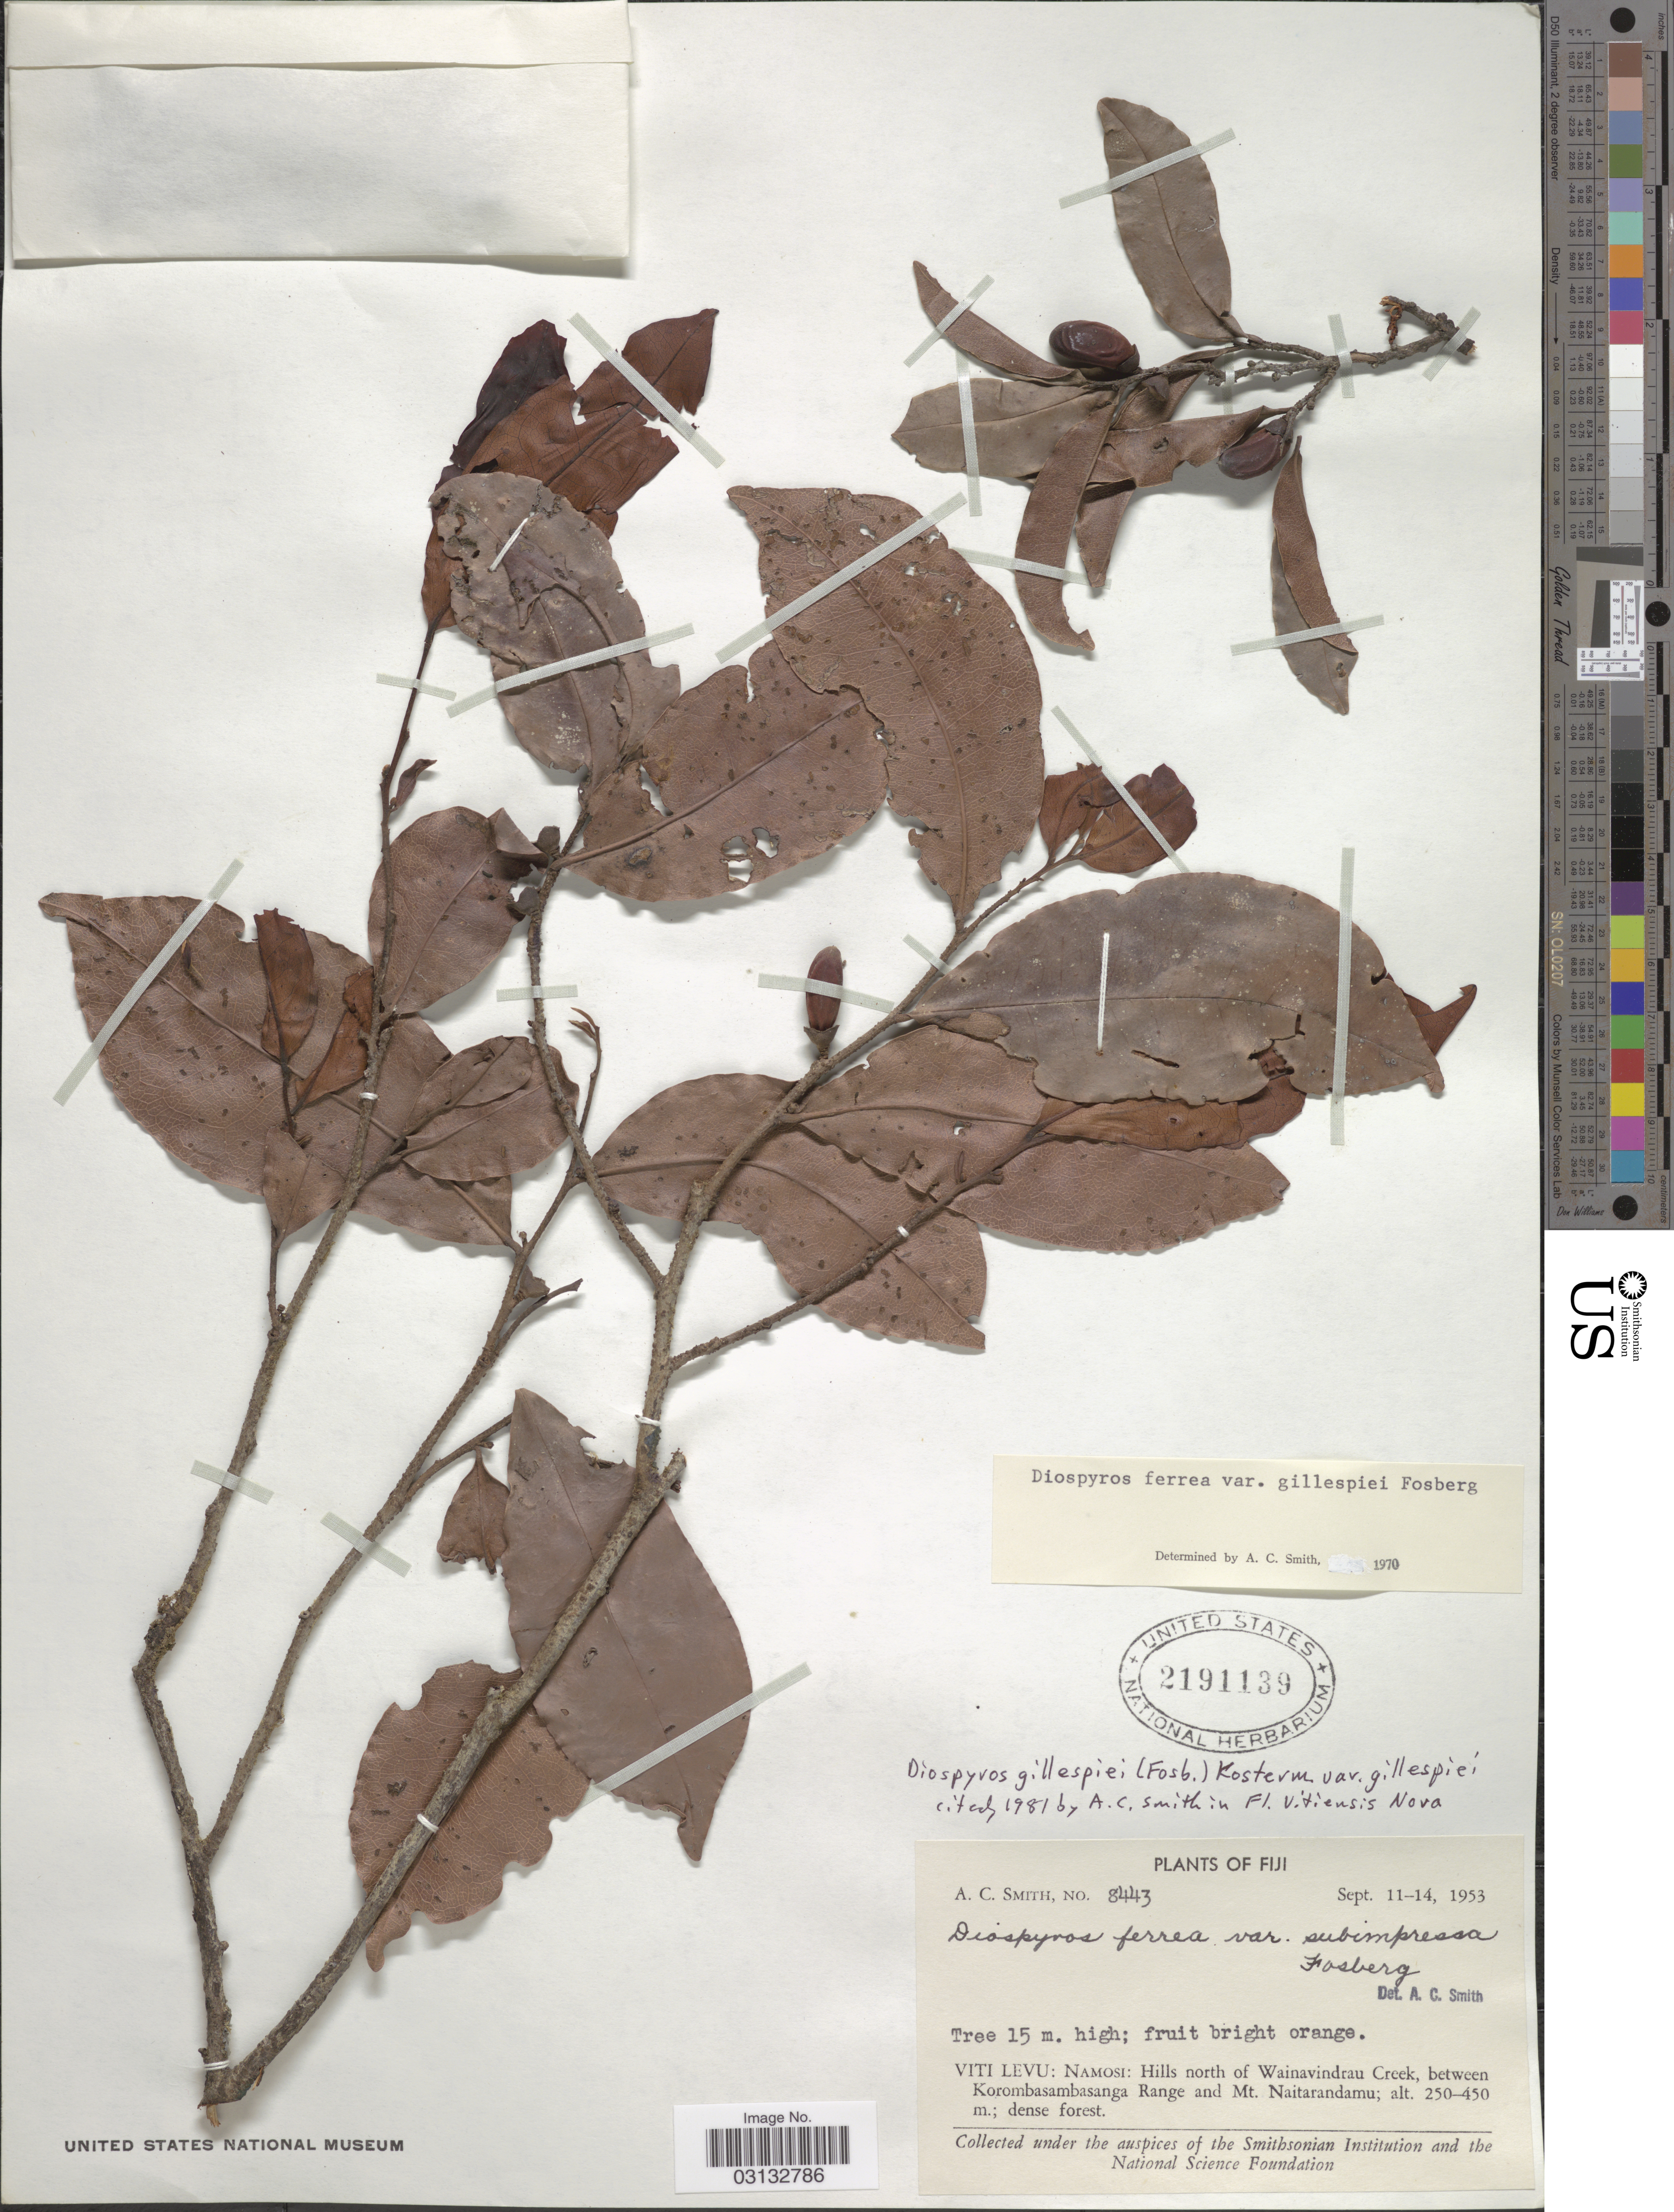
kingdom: Plantae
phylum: Tracheophyta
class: Magnoliopsida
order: Ericales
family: Ebenaceae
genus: Diospyros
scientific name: Diospyros gillespiei var. gillespiei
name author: (Fosberg) Kosterm.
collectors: A. C. Smith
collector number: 8443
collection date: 1953-09-11/1953-09-14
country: Fiji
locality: Viti Levu: Namosi: Hills north of Wainavindrau Creek, between Korombasambasanga Range and Mt. Naitarandamu.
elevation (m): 250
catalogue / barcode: US 2191139